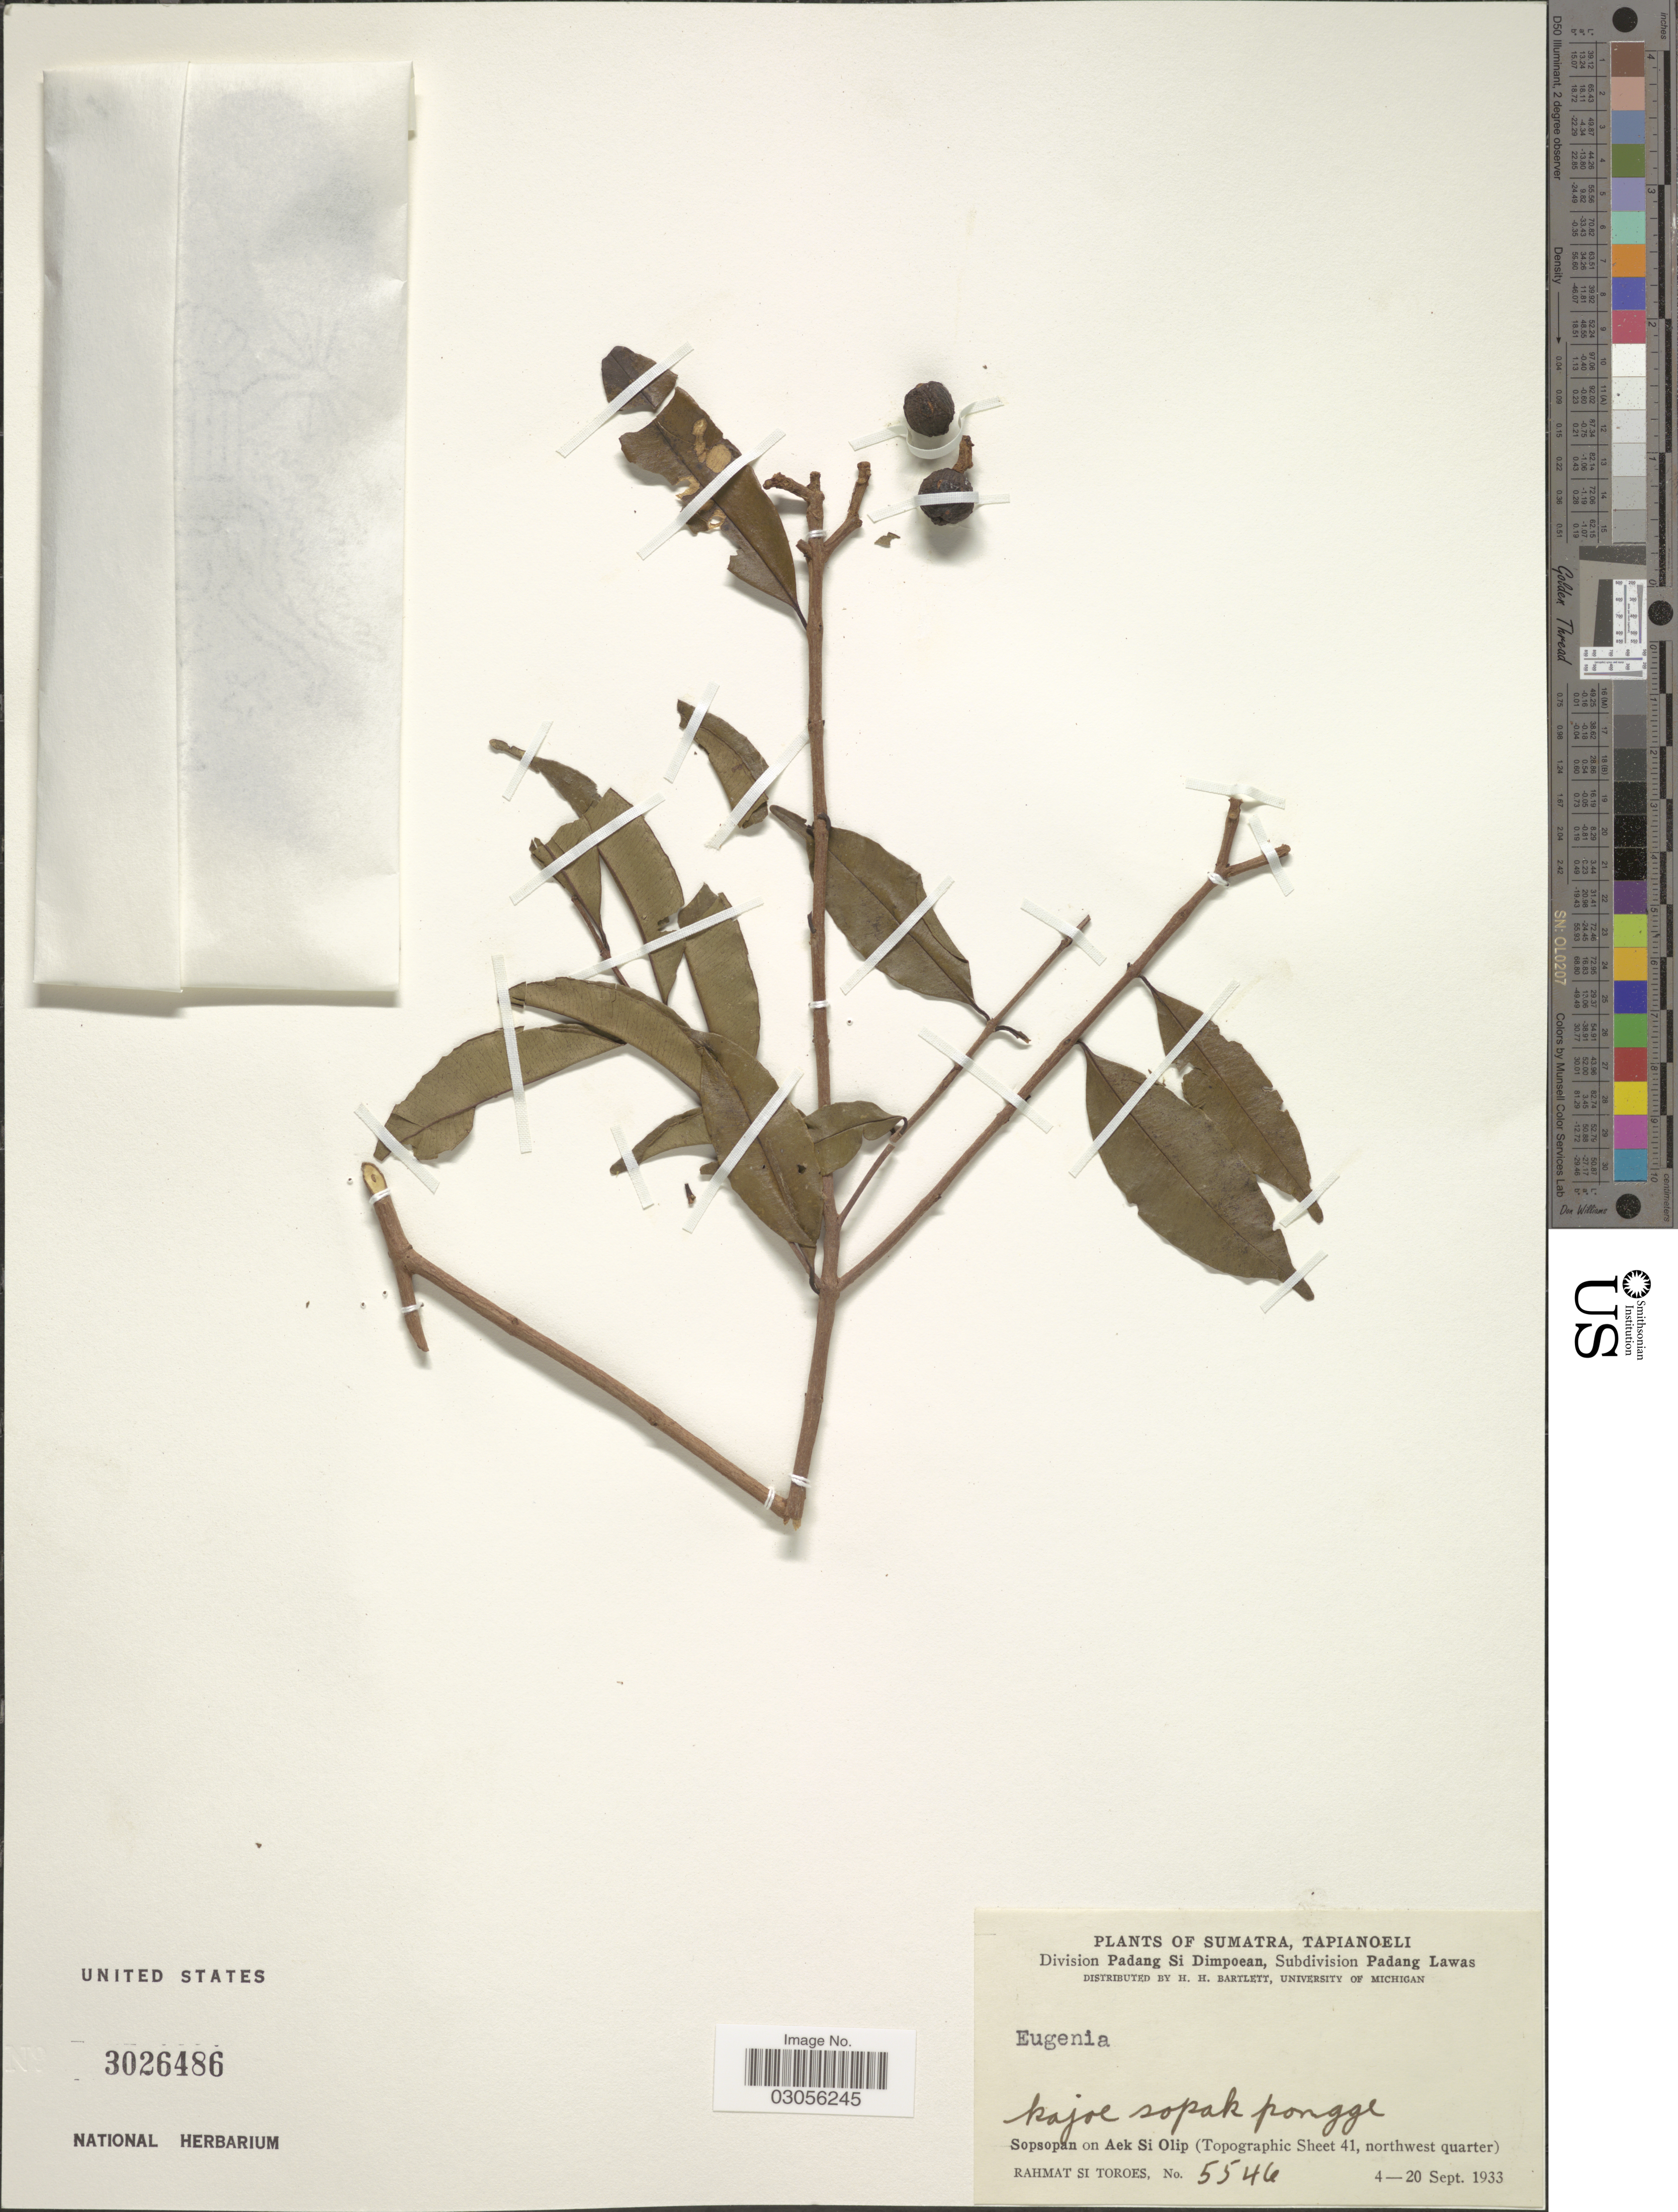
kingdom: Plantae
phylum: Tracheophyta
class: Magnoliopsida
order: Myrtales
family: Myrtaceae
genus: Syzygium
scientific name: Syzygium sp.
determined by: Strong, M. T., (US), Smithsonian Institution - National Museum of Natural History (UNITED STATES)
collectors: Rahmat Si Boeea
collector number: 5546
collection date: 1933-09-04/1933-09-20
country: Indonesia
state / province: Sumatra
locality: Tapianoeli. Division Padang Si Dimpoean, Subdivision Padang Lawas. Sopsopan on Aek Si Olip (Topographic Sheet 41, northwest quarter).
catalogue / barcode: US 3026486